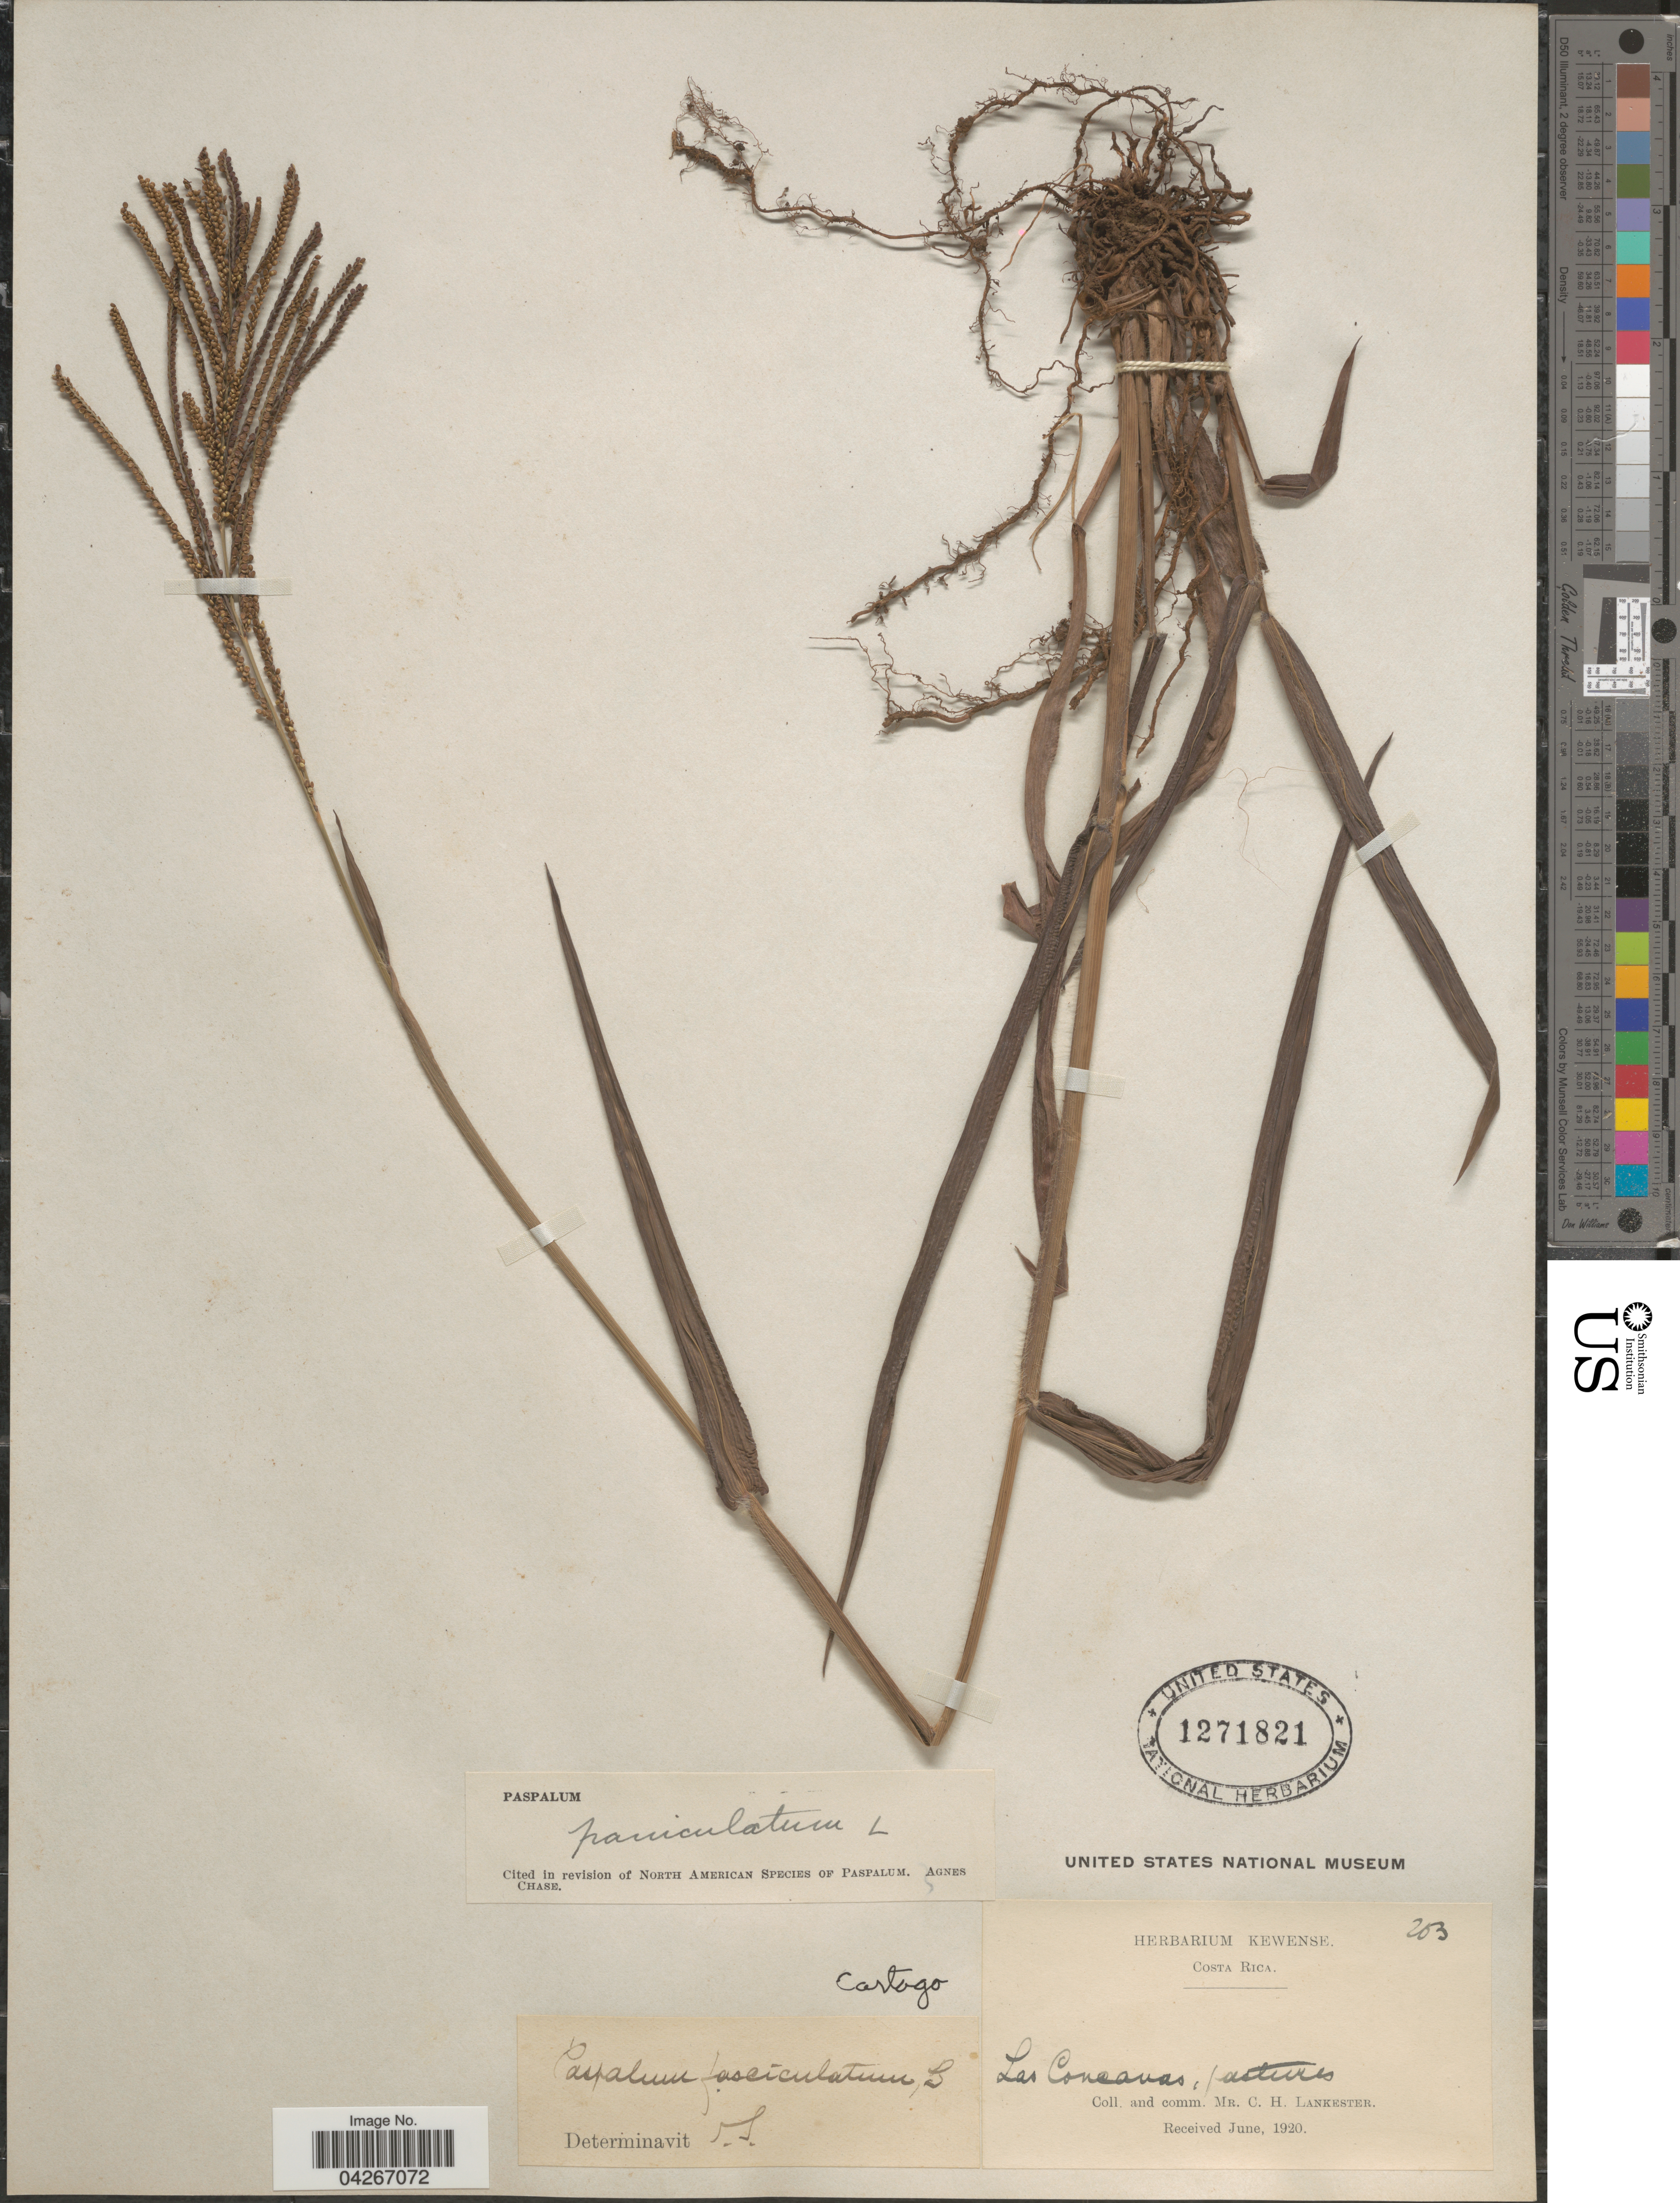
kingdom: Plantae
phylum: Tracheophyta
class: Liliopsida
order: Poales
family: Poaceae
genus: Paspalum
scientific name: Paspalum paniculatum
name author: L.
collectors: C. H. Lankester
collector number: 203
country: Costa Rica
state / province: Cartago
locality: Las Concavas, pastures.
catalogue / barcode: US 1271821